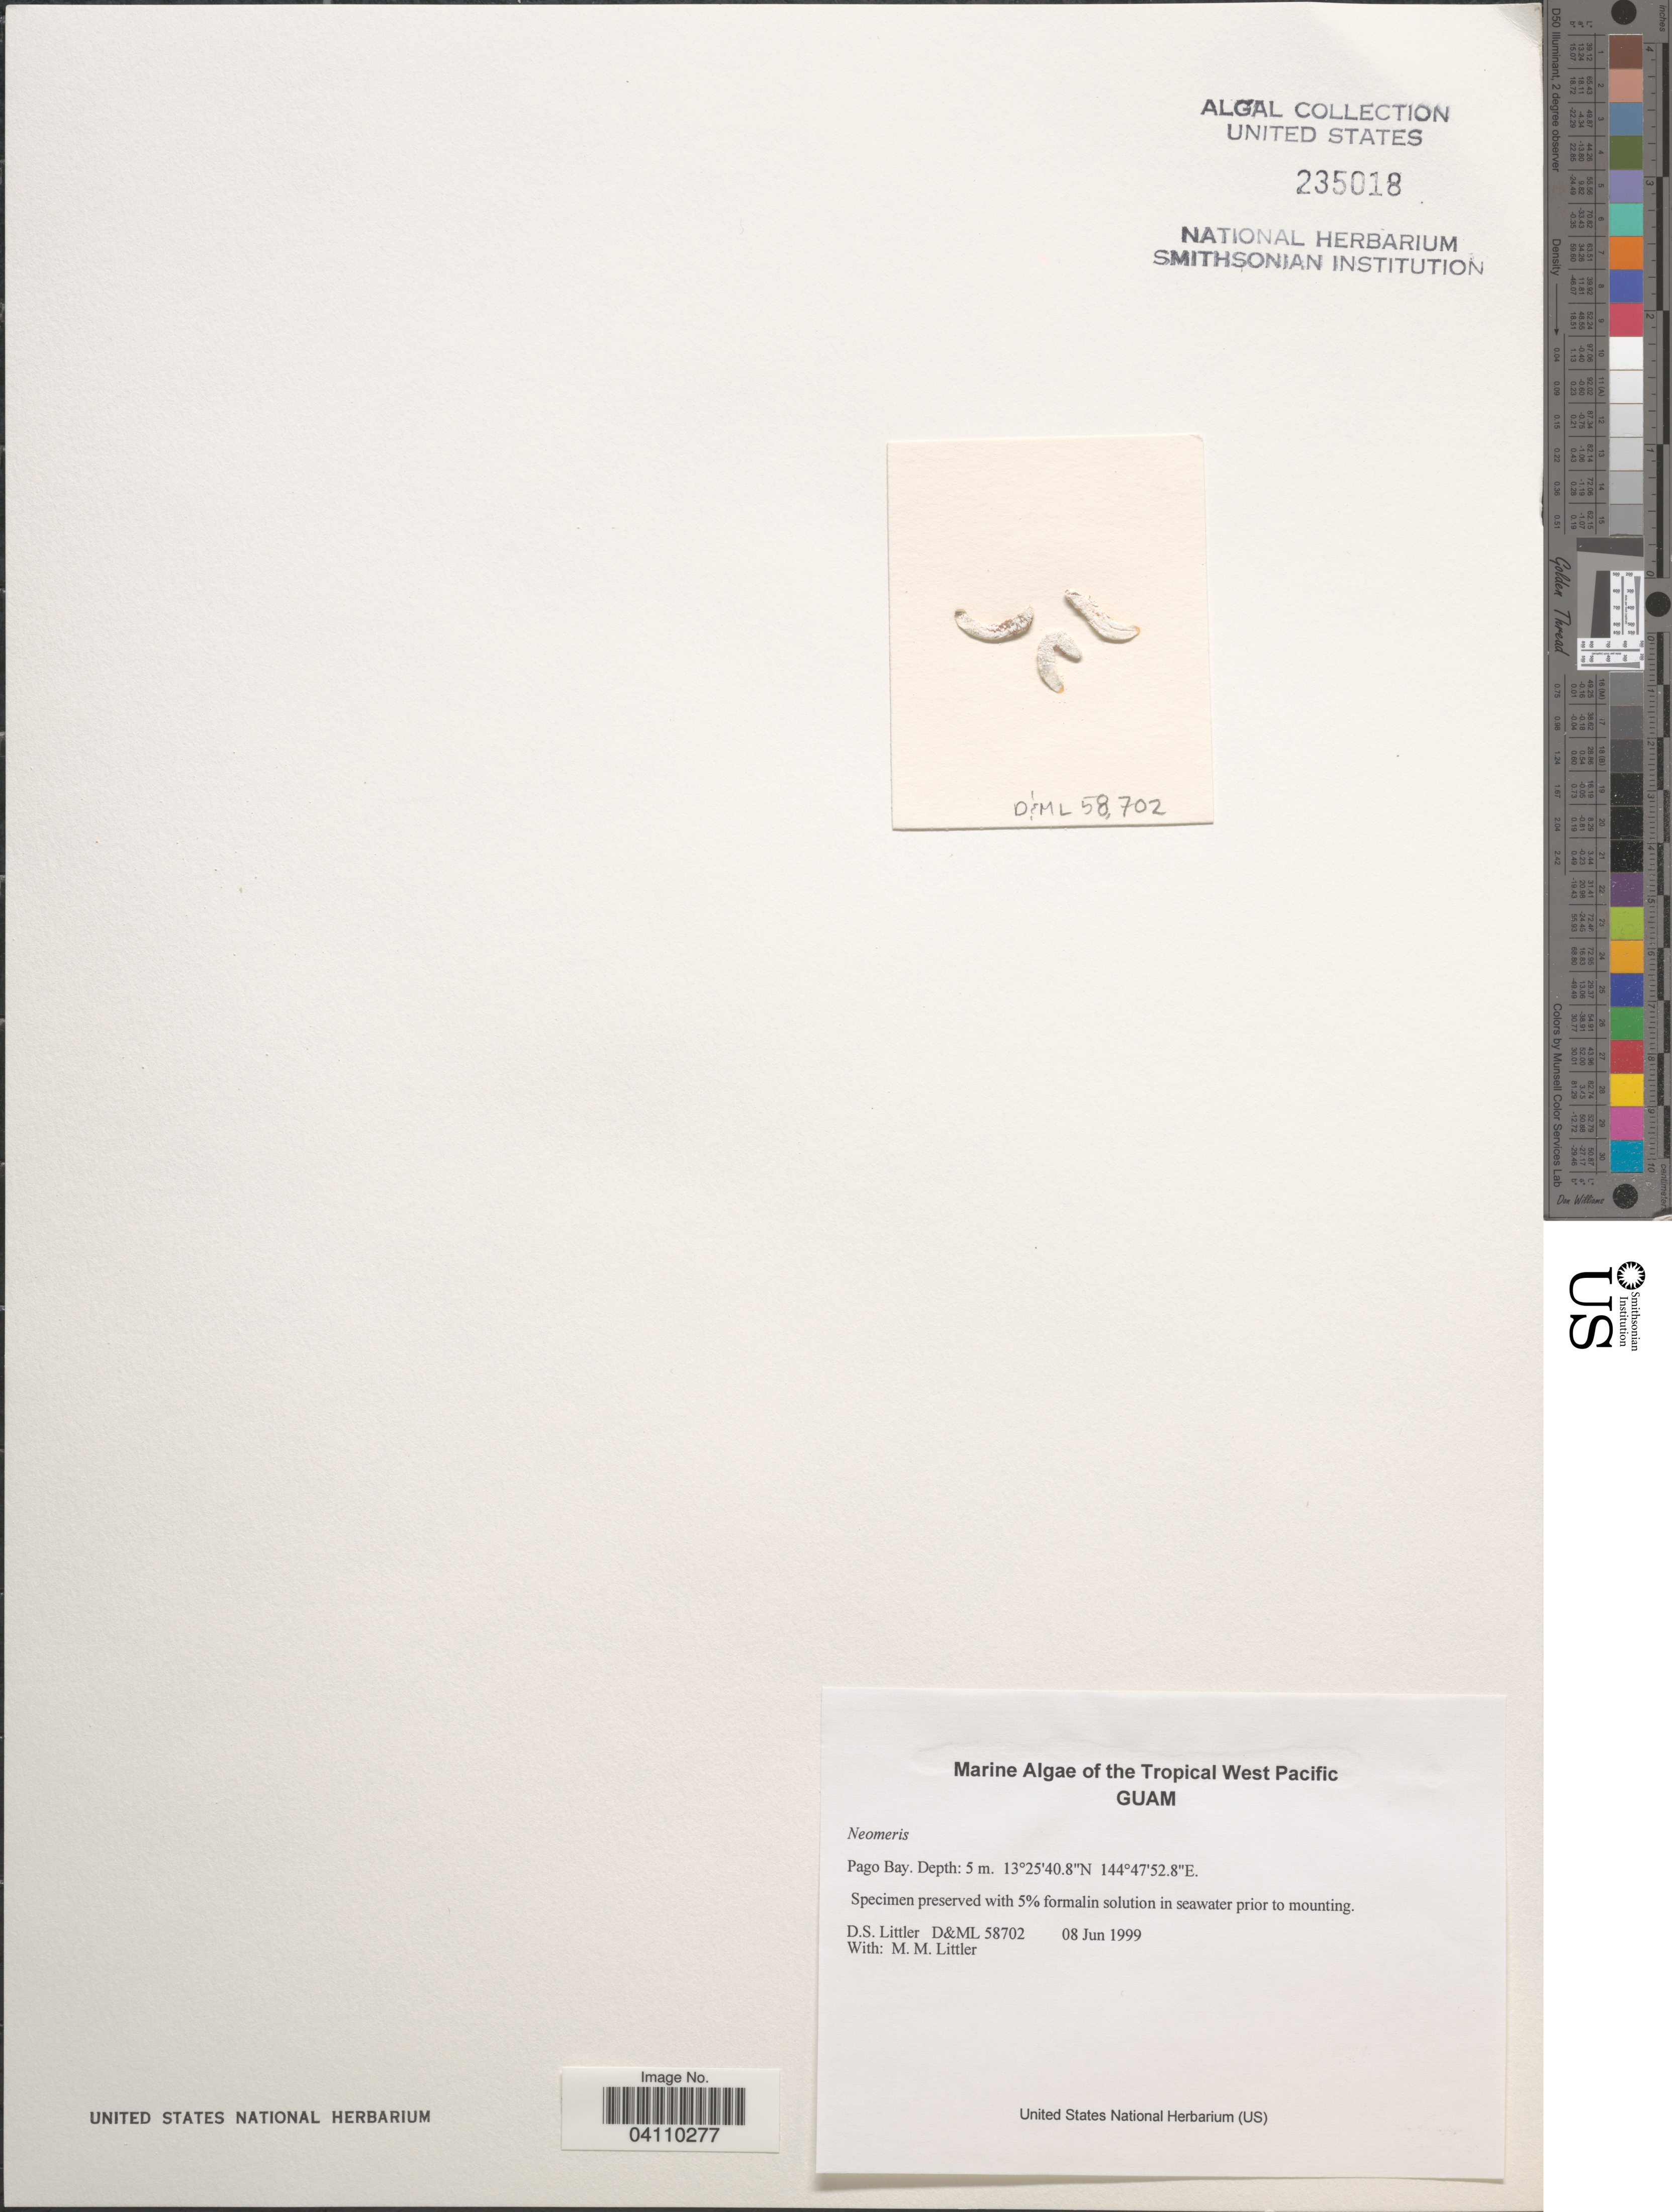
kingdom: Plantae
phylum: Chlorophyta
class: Ulvophyceae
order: Dasycladales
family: Dasycladaceae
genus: Neomeris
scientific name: Neomeris sp.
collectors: D. S. Littler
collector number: D&ML58702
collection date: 1999-06-08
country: Guam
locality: The Tropical West Pacific. Pago Bay.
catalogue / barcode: US 235018